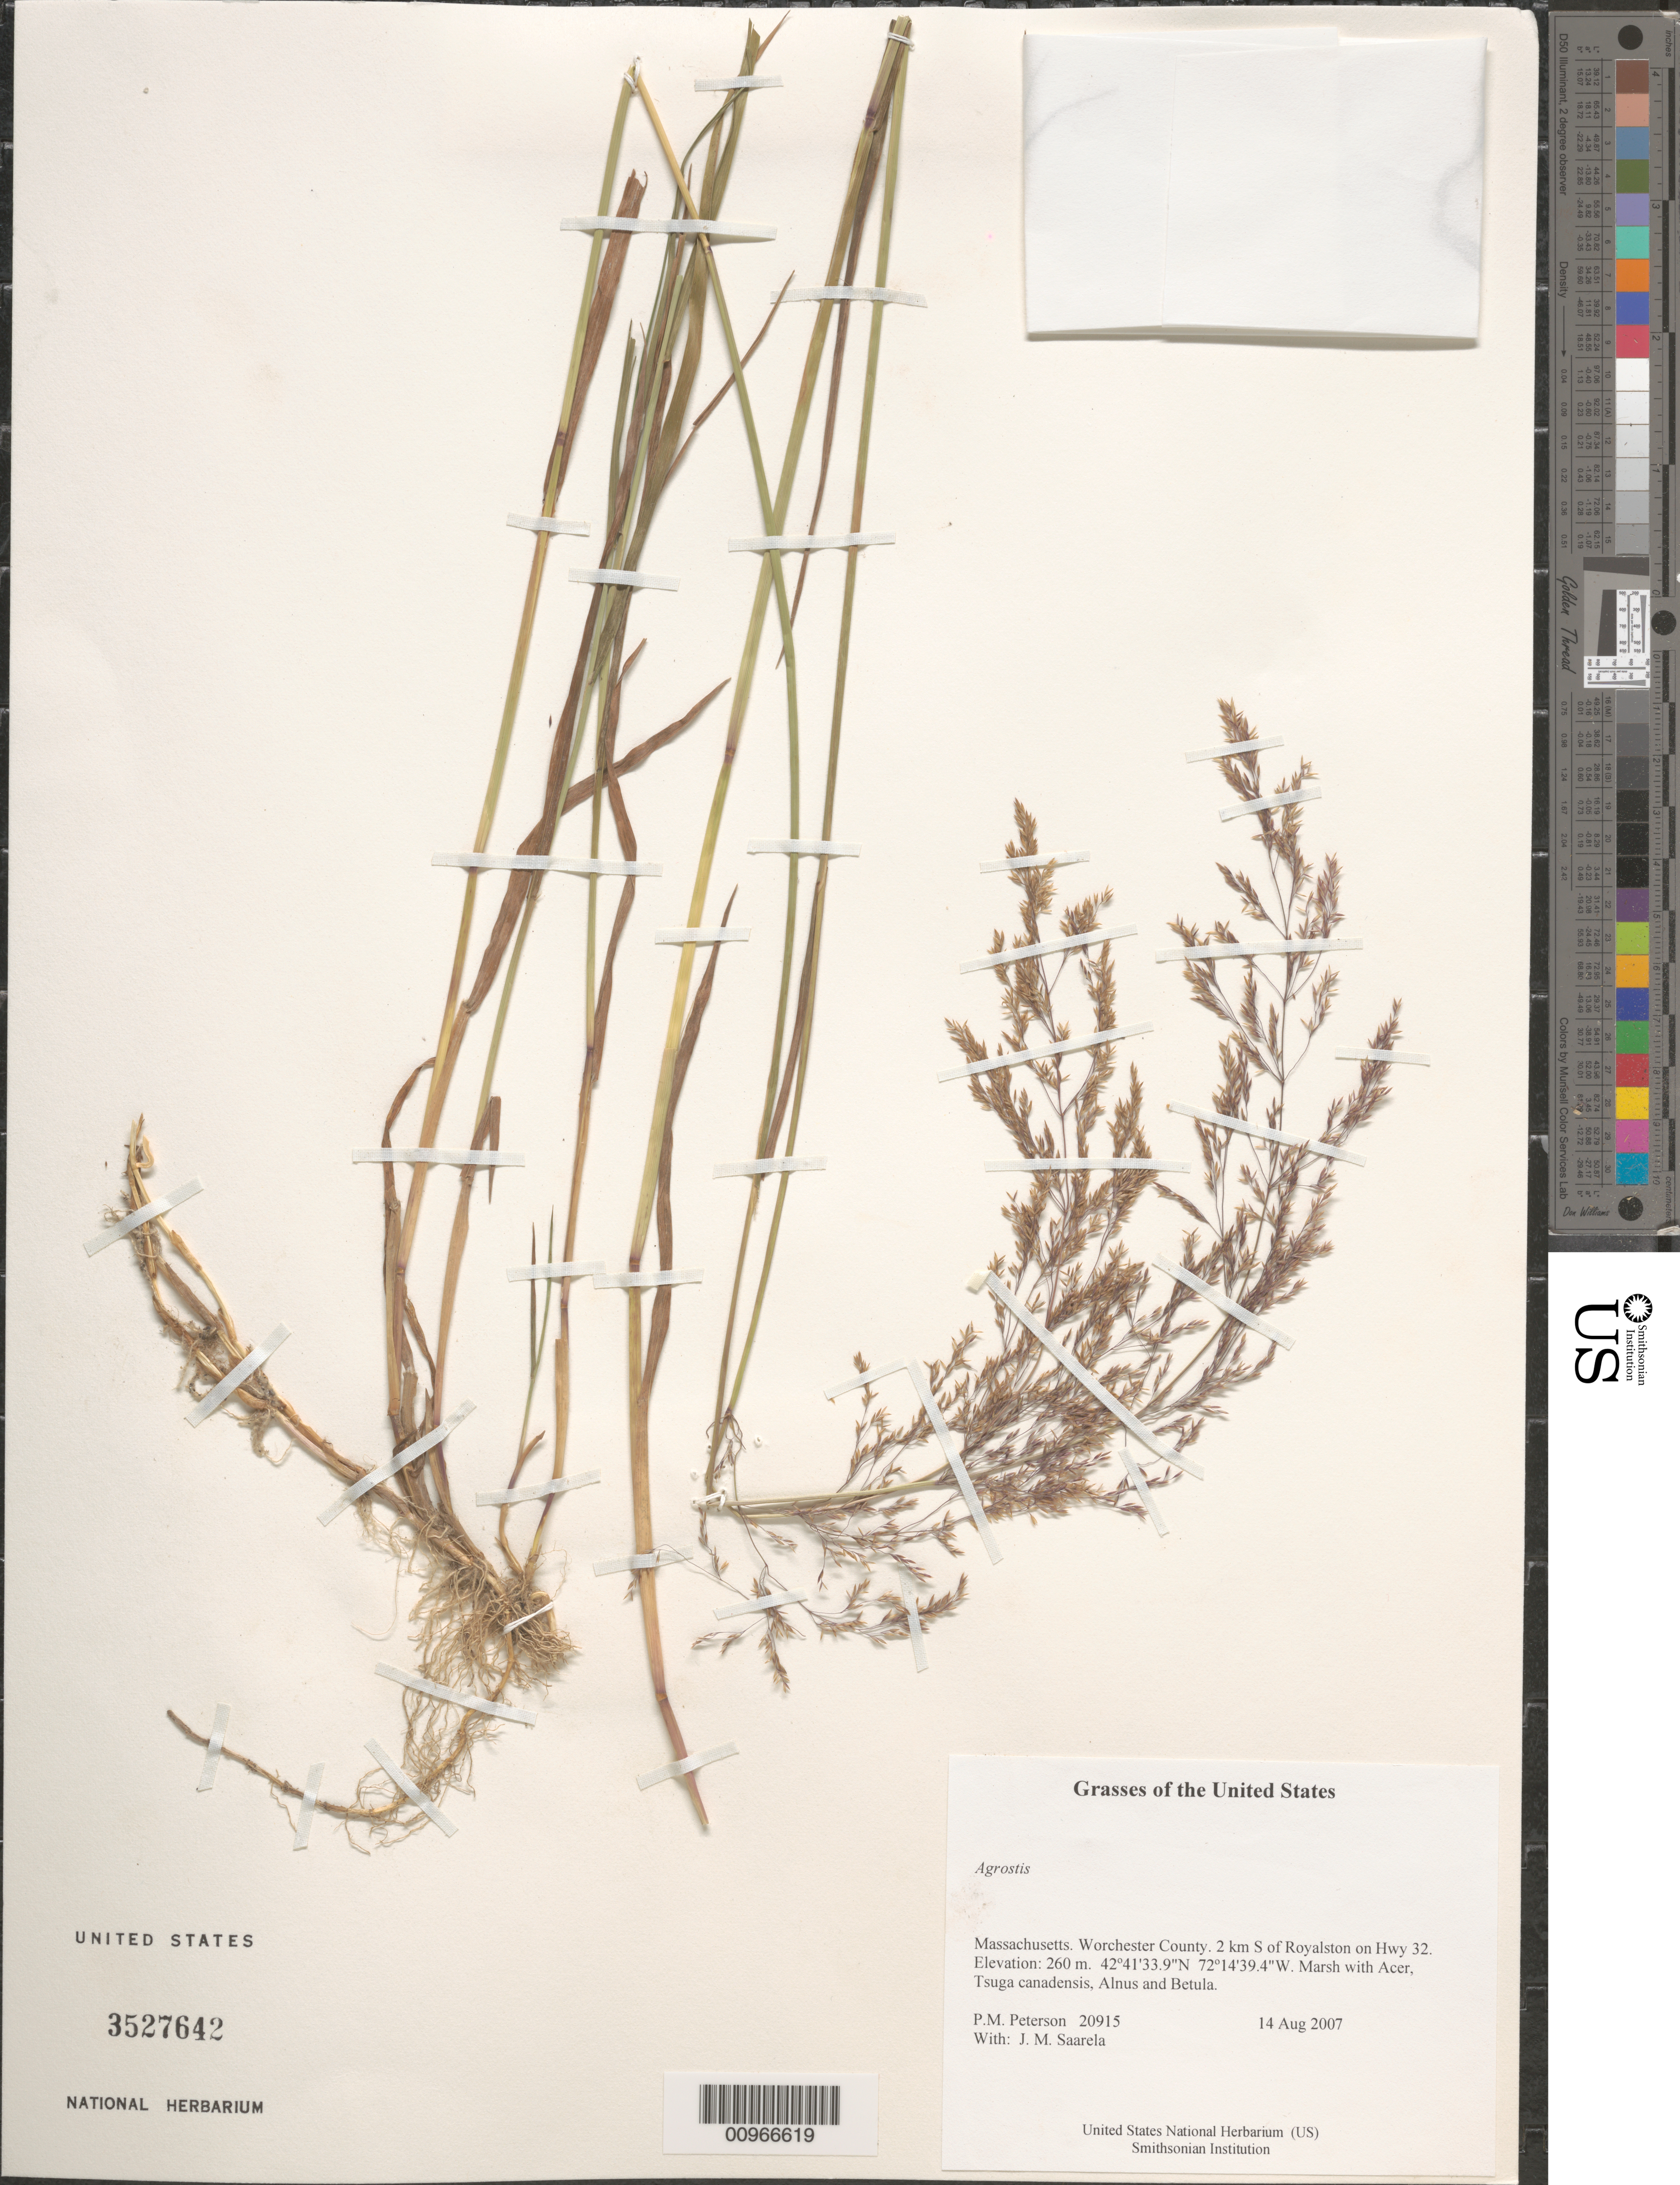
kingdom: Plantae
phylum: Tracheophyta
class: Liliopsida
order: Poales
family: Poaceae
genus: Agrostis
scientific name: Agrostis sp.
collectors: P. M. Peterson & J. Saarela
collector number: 20915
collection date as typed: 14 Aug 2007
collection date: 2007-08-14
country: United States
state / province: Massachusetts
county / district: Worchester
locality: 2 km S of Royalston on Hwy 32.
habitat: Marsh with Acer, Tsuga canadensis, Alnus and Betula.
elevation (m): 260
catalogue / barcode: US 3527642